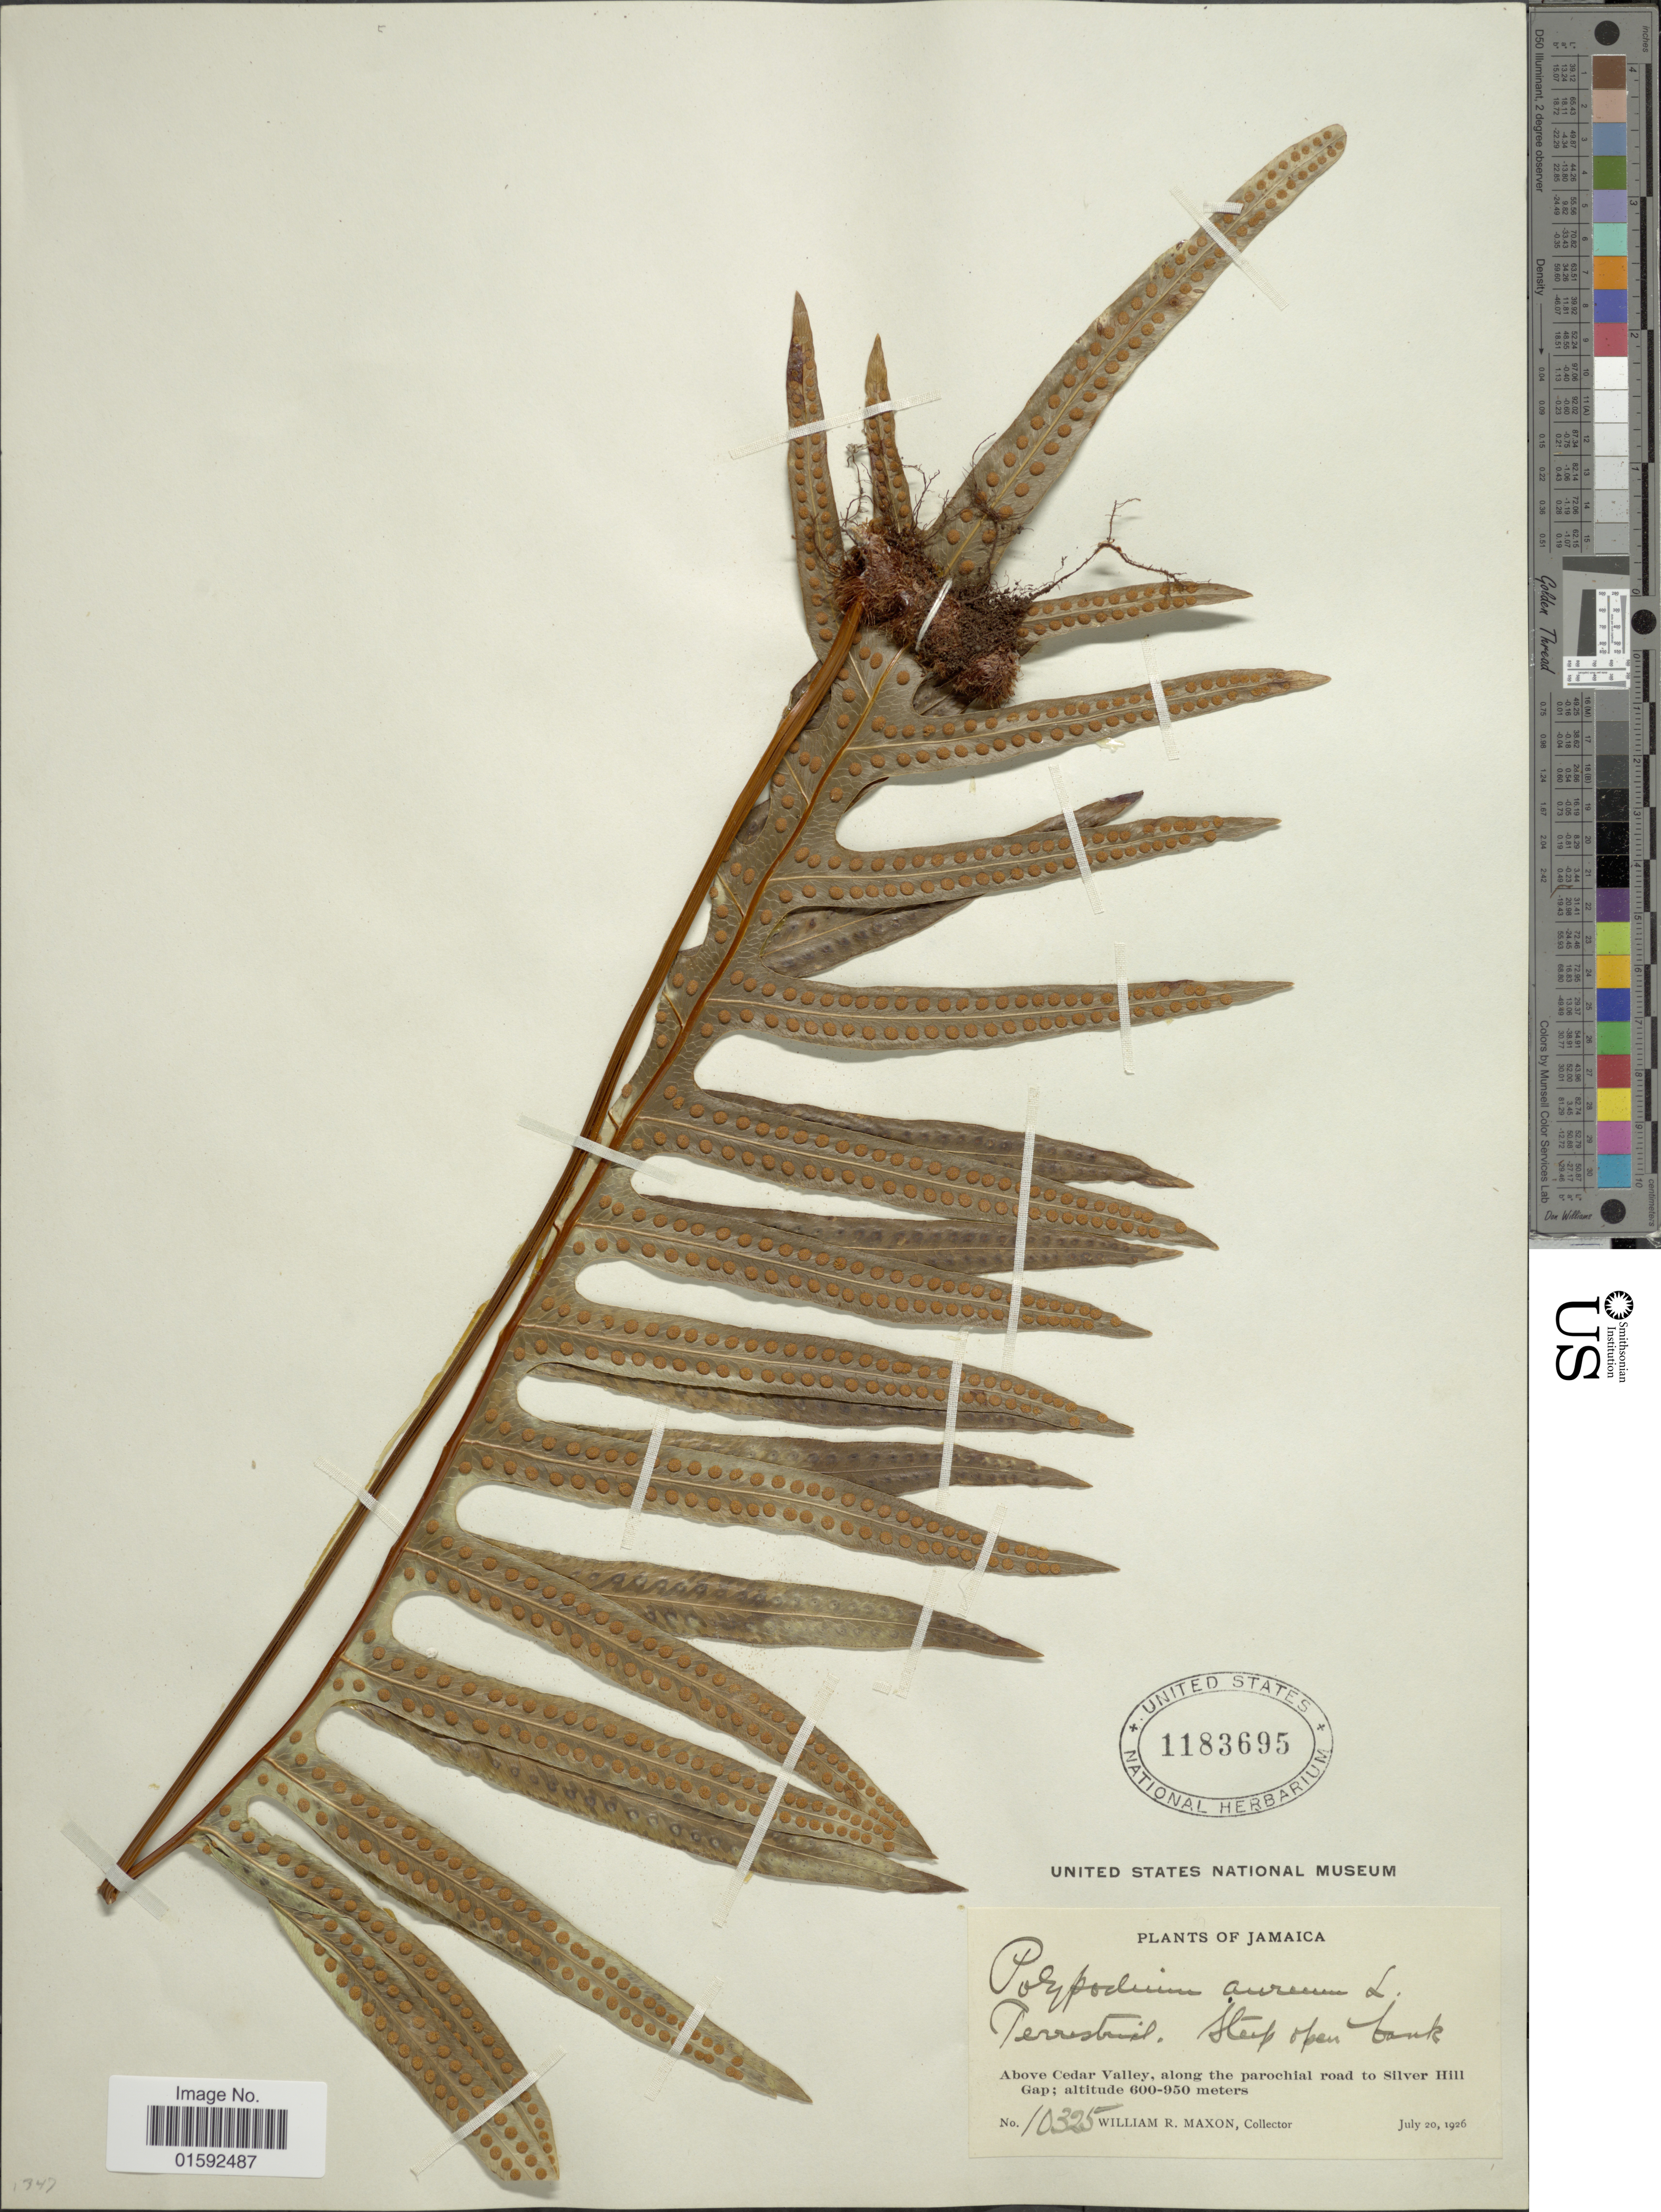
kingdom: Plantae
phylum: Tracheophyta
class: Polypodiopsida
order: Polypodiales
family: Polypodiaceae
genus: Phlebodium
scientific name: Phlebodium pseudoaureum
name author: (Cav.) Lellinger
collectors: W. R. Maxon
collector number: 10325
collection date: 1926-07-20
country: Jamaica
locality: Jamaica, above Cedar Valley, along the parochial road to Silver Hill Gap.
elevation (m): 600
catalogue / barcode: US 1183695